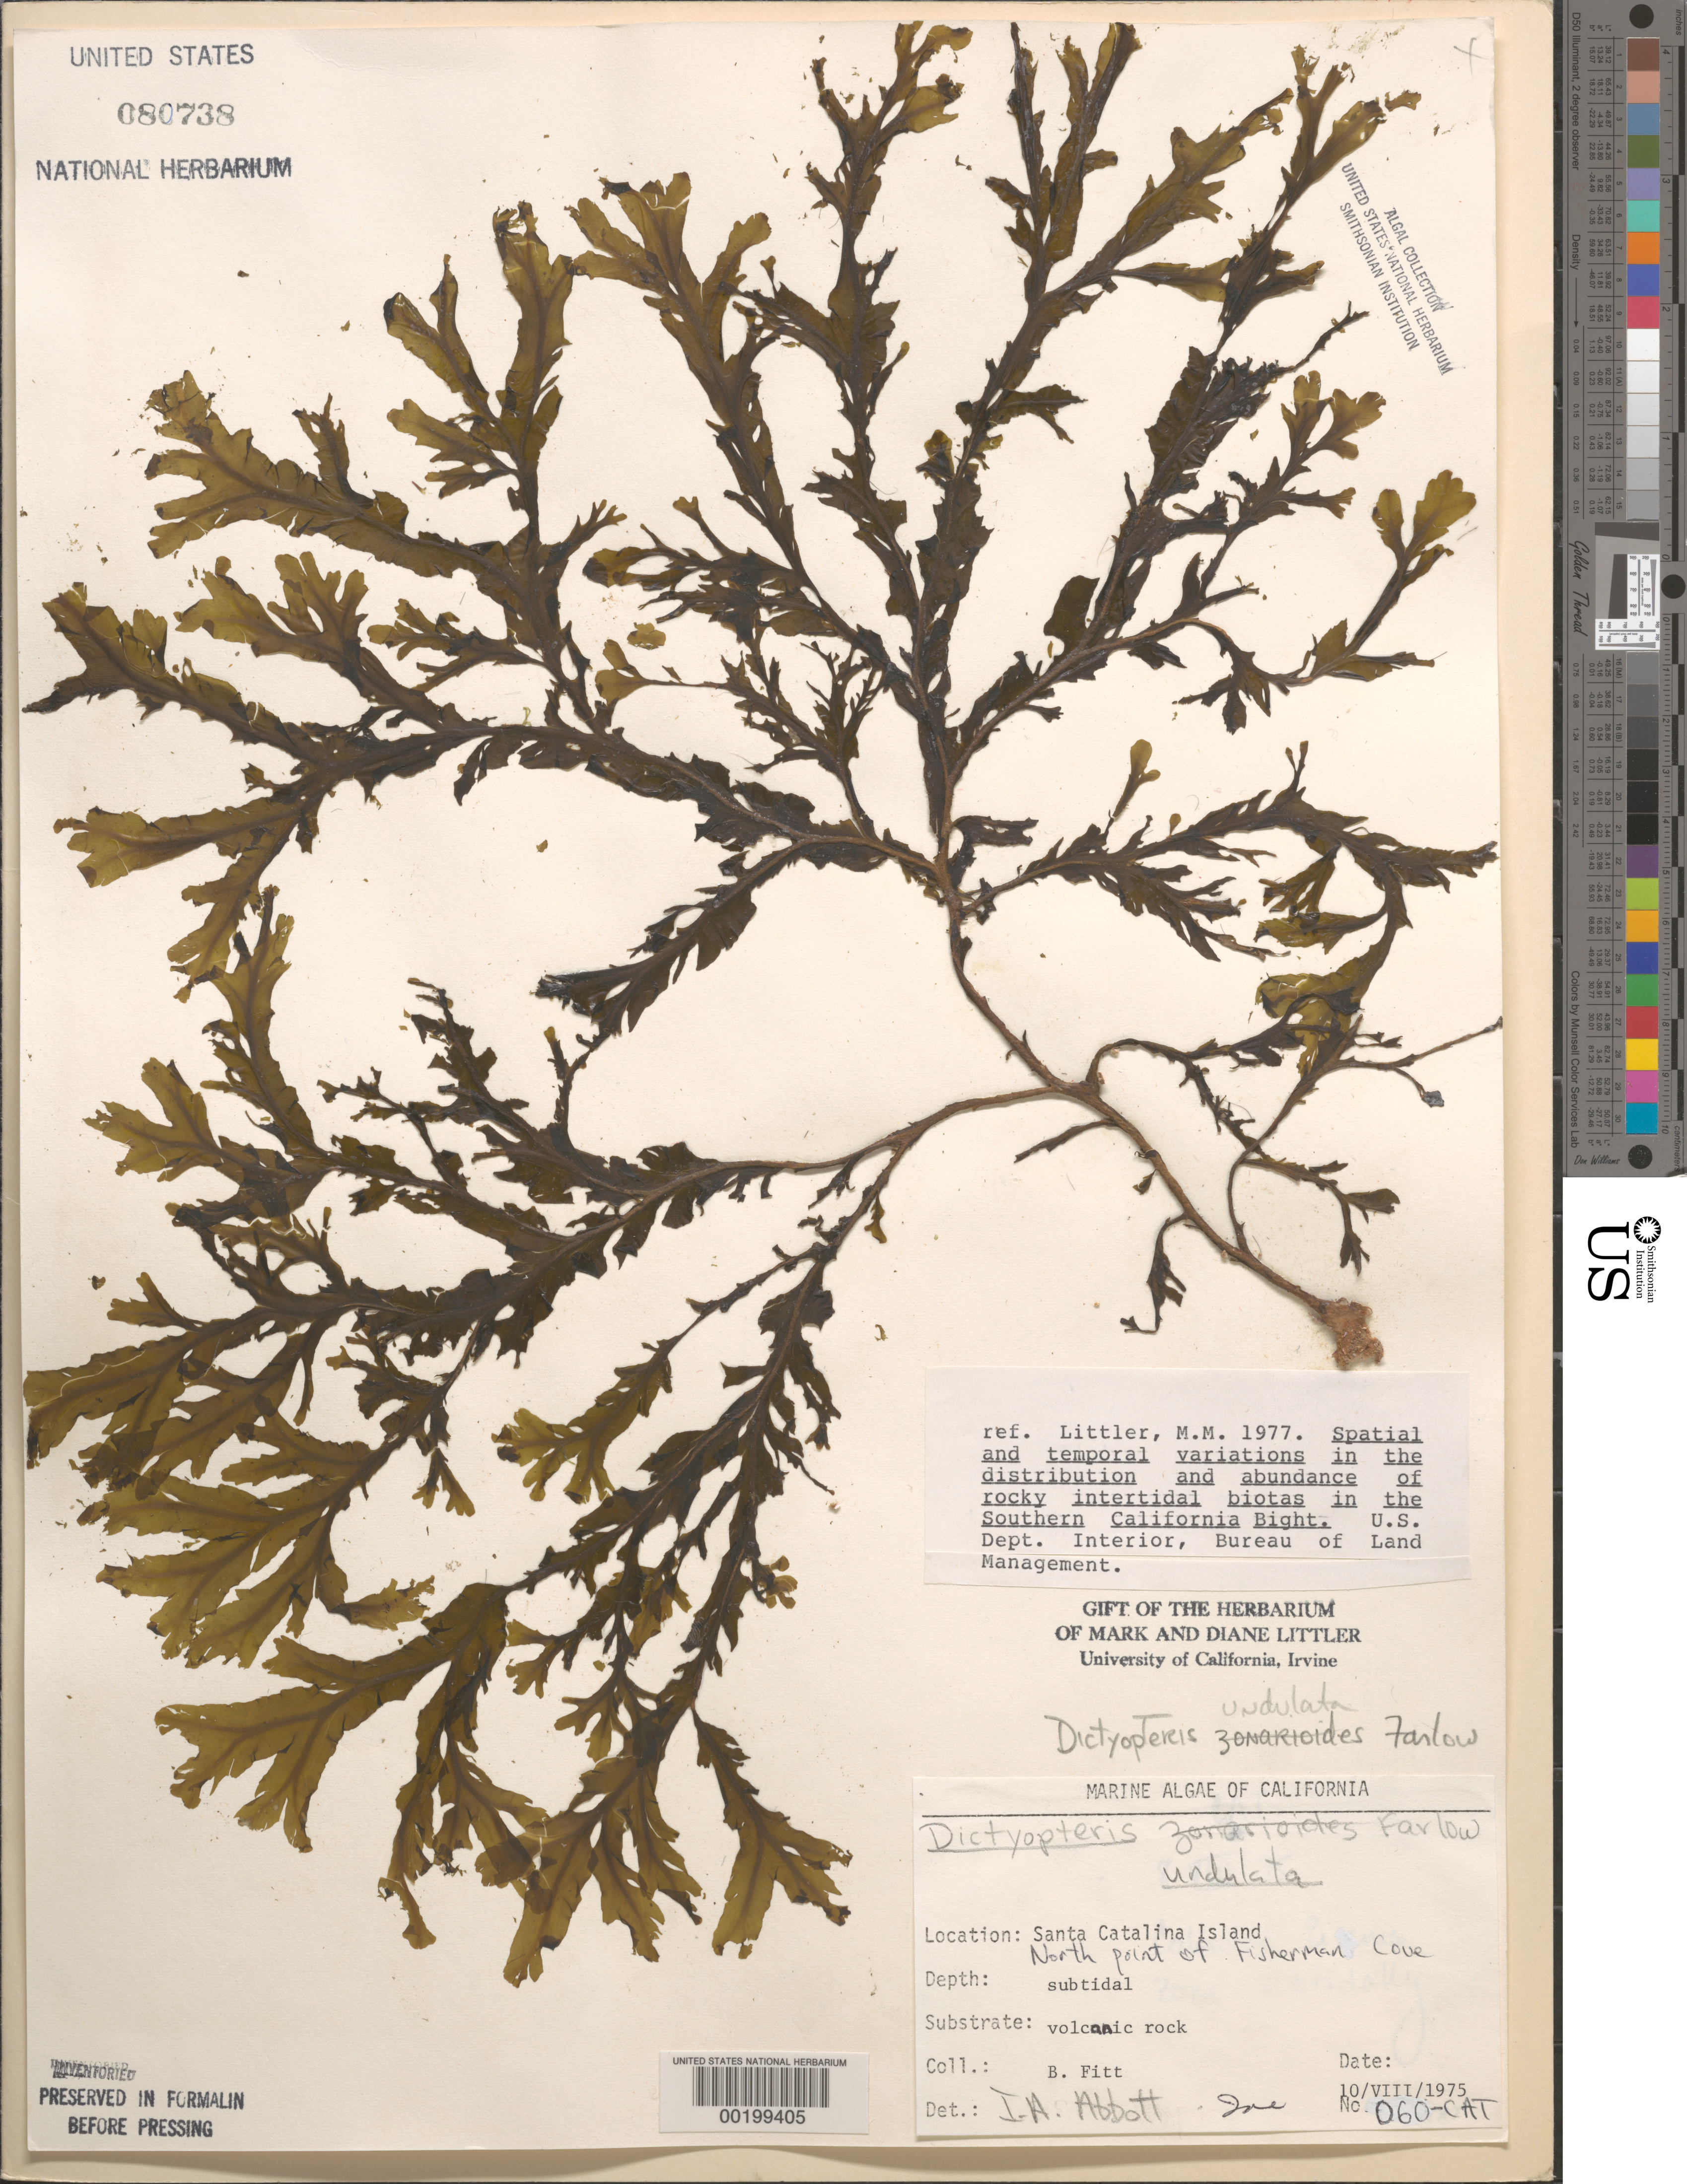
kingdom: Chromista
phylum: Ochrophyta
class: Phaeophyceae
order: Dictyotales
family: Dictyotaceae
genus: Dictyopteris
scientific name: Dictyopteris undulata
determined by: Abbott, Isabella A.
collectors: W. Fitt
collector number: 060-CAT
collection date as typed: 10 Aug 1975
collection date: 1975-08-10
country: United States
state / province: California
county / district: Los Angeles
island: Santa Catalina Island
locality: Fishermen Cove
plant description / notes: BLM-SOCALBIGHT Rocky Intertidal Survey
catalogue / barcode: US 80738